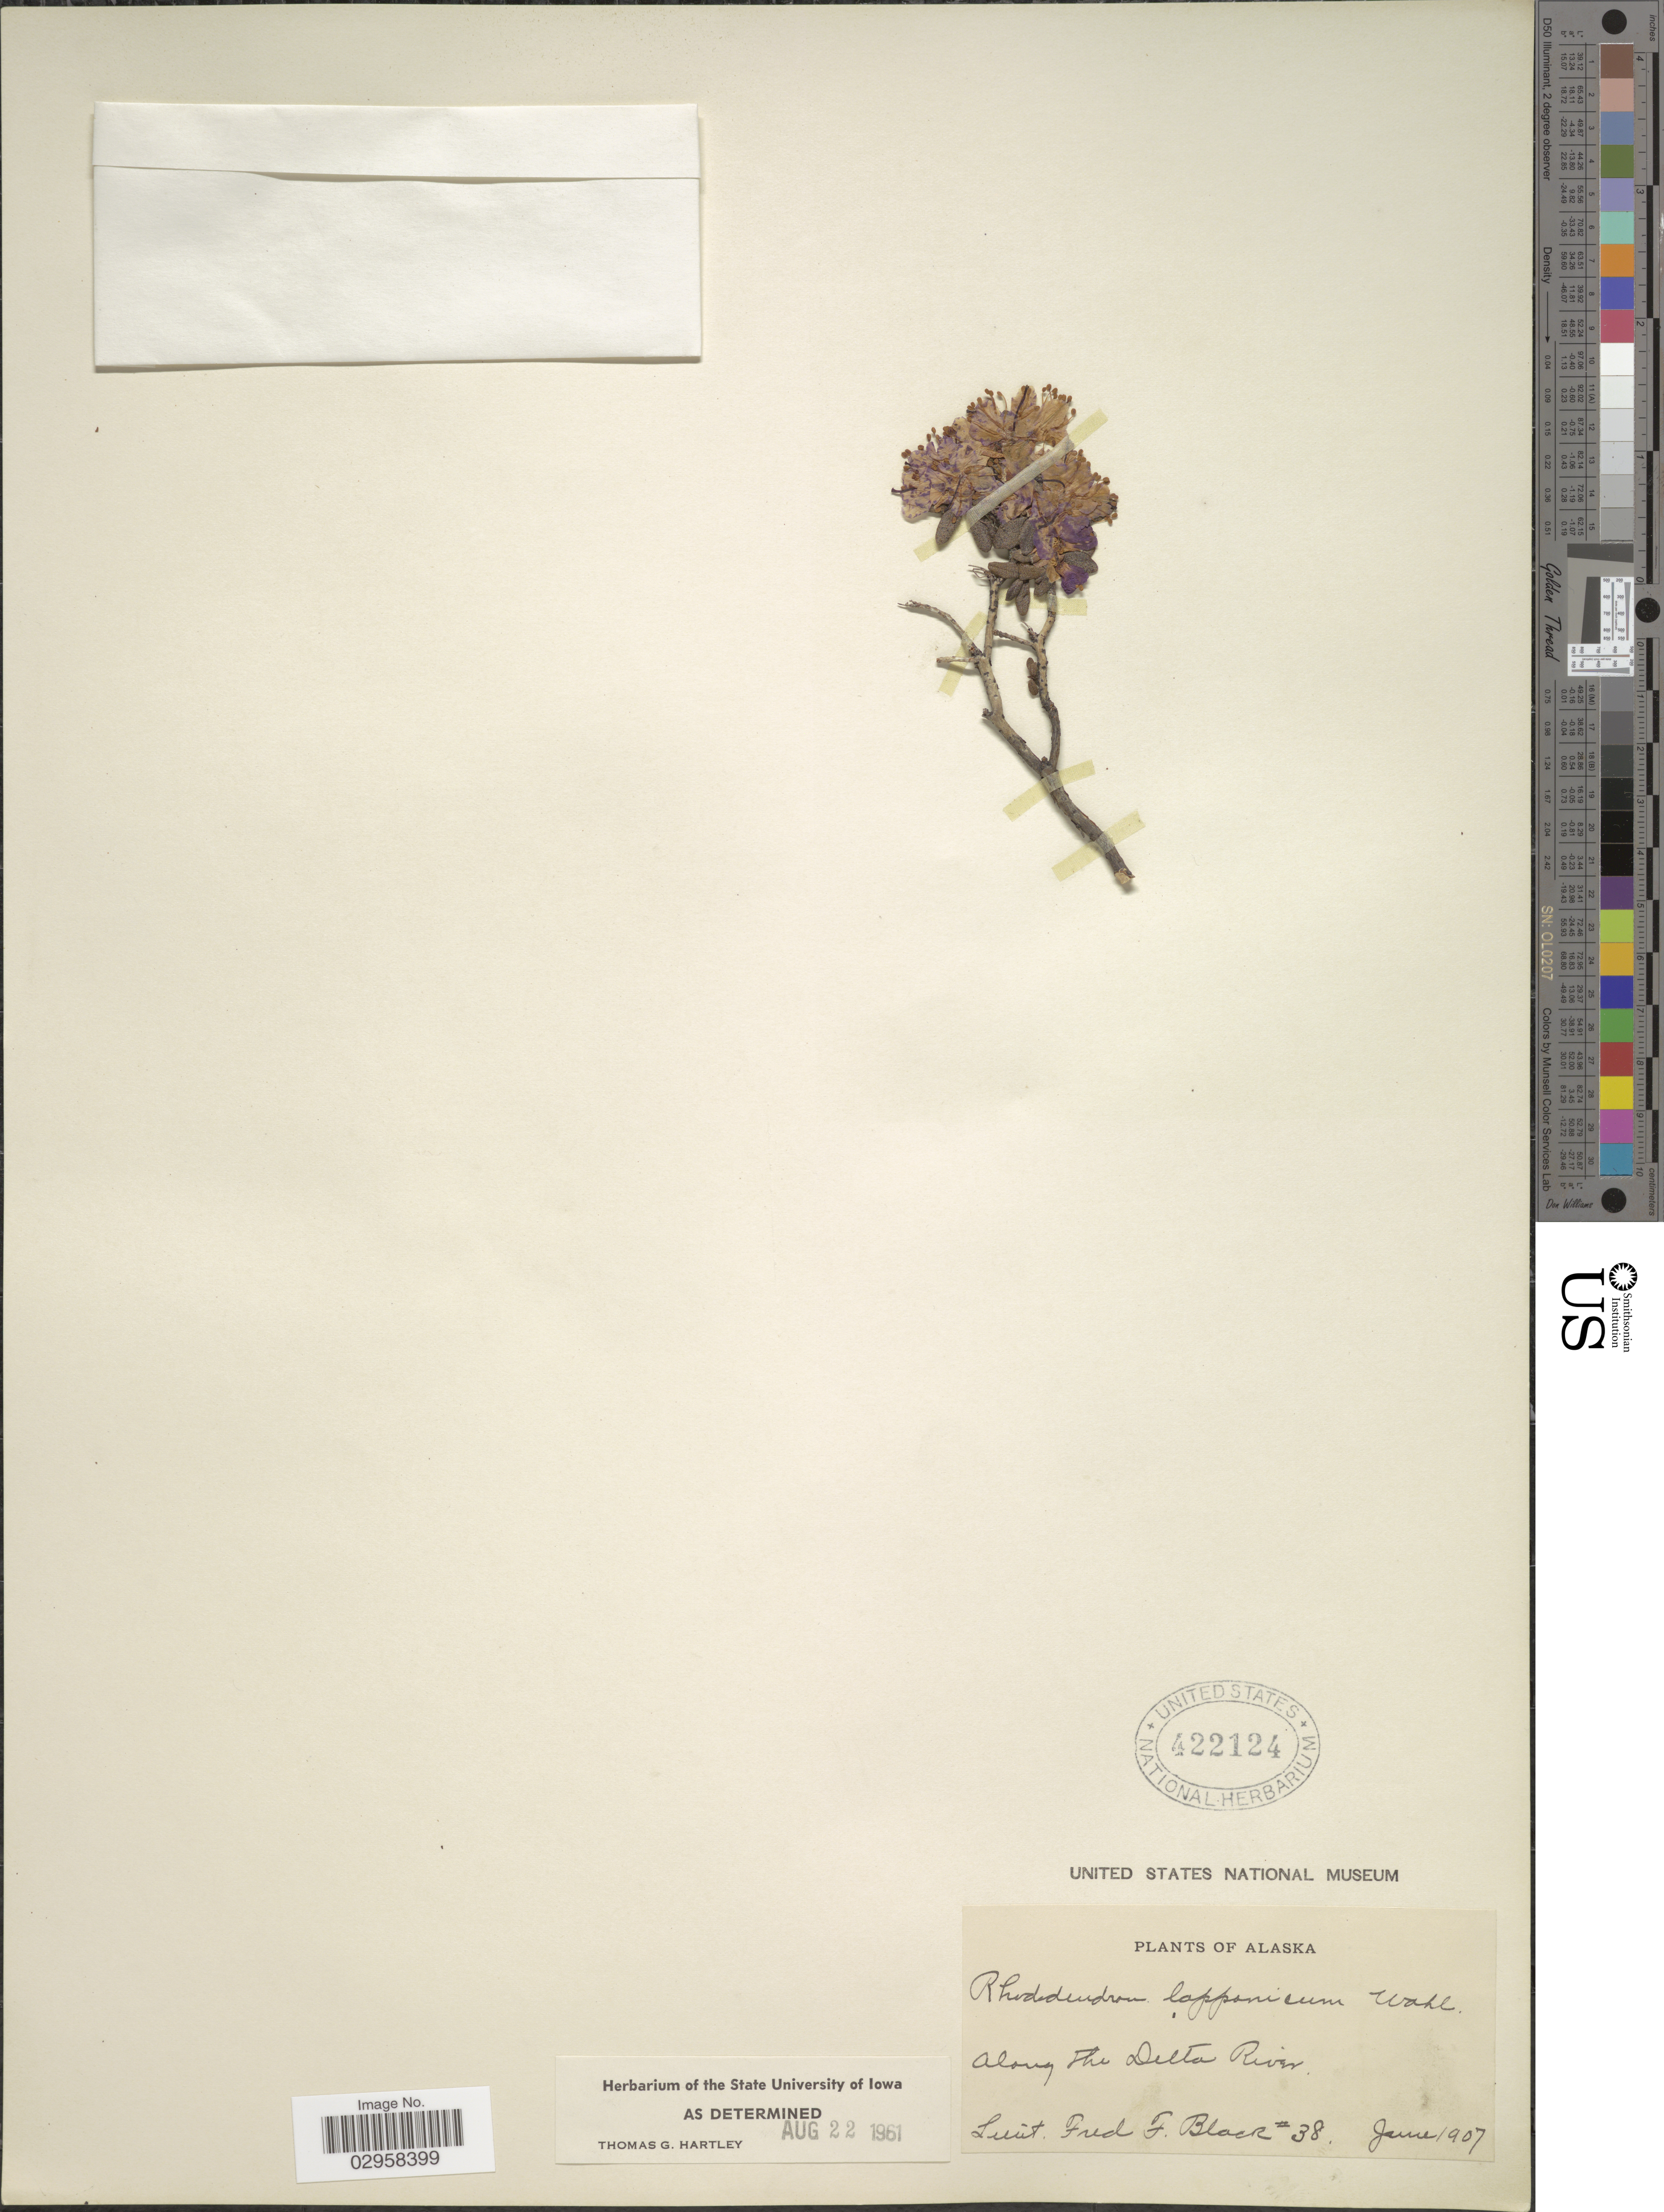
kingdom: Plantae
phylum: Tracheophyta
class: Magnoliopsida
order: Ericales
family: Ericaceae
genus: Rhododendron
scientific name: Rhododendron lapponicum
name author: (L.) Wahlenb.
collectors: F. Black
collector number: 38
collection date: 1907-06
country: United States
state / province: Alaska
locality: Along the Delta River.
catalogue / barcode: US 422124